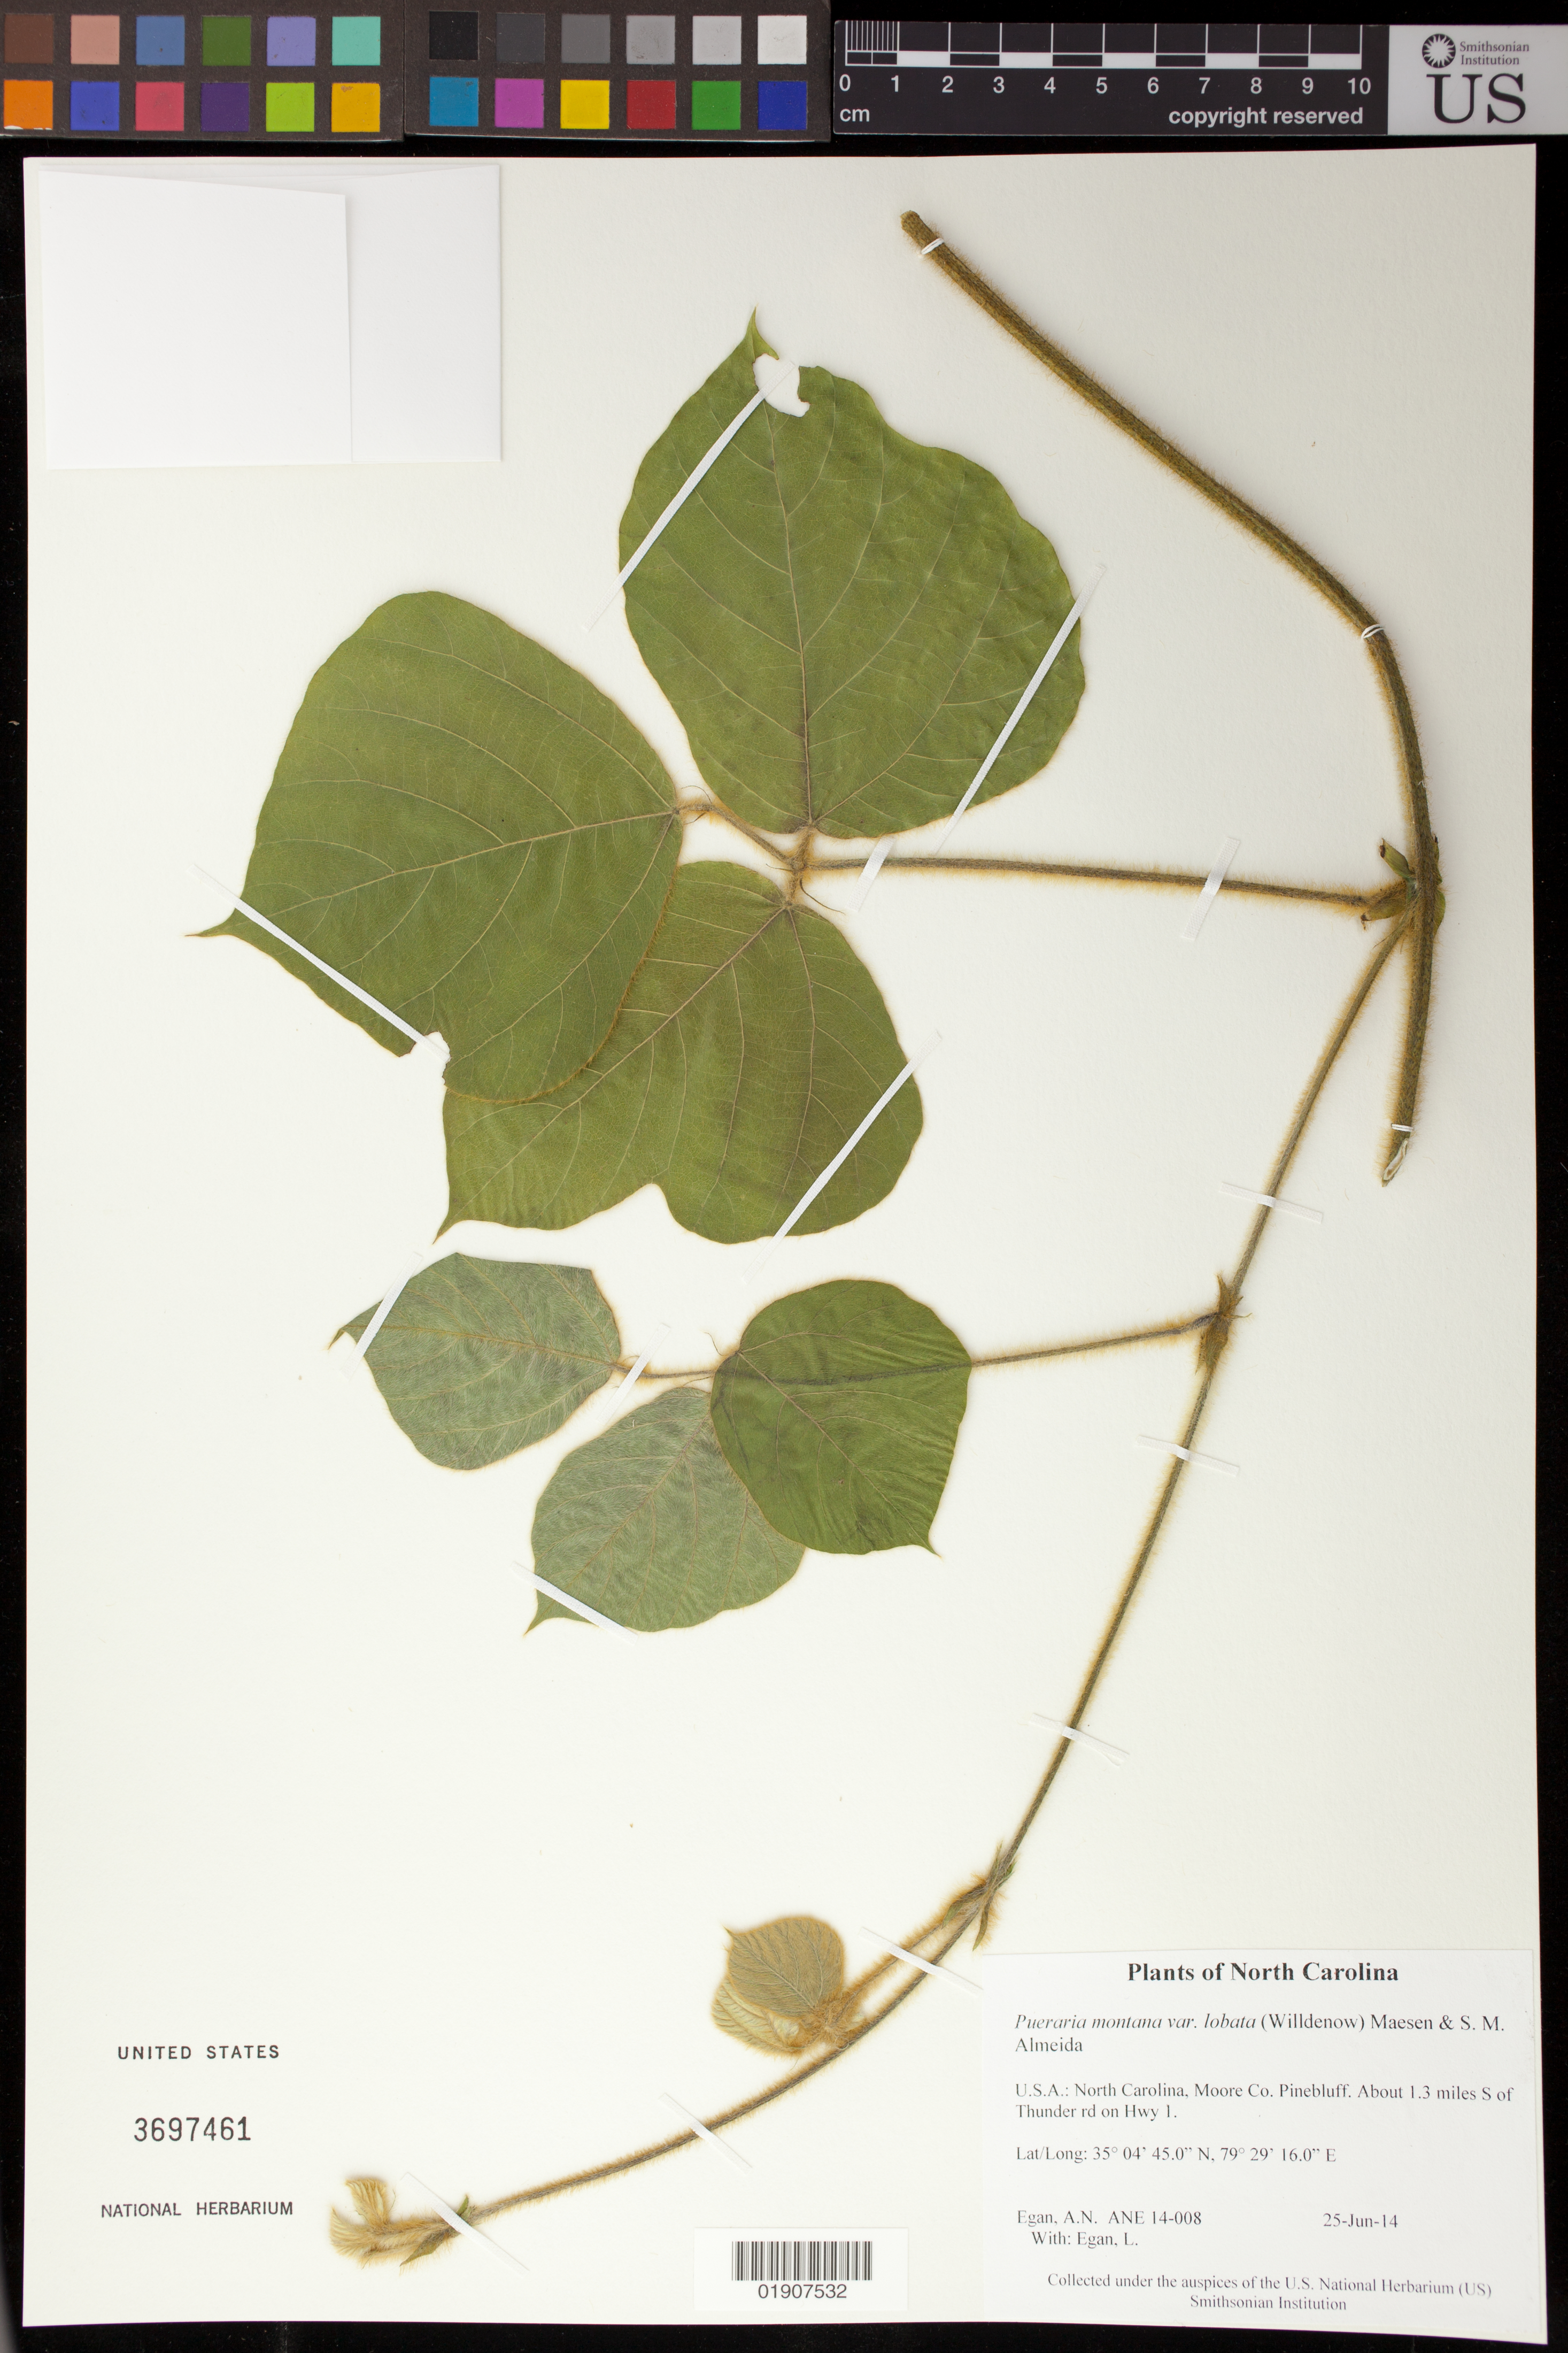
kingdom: Plantae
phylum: Tracheophyta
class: Magnoliopsida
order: Fabales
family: Fabaceae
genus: Pueraria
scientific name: Pueraria montana var. lobata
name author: (Willd.) Maesen & S.M. Almeida ex Sanjappa & Pradeep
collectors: A. N. Egan & L. Egan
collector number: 14-008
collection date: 2014-06-25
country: United States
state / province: North Carolina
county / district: Moore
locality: Pinebluff. About 1.3 miles S of Thunder Rd. on Hwy 1.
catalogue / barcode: US 3697461